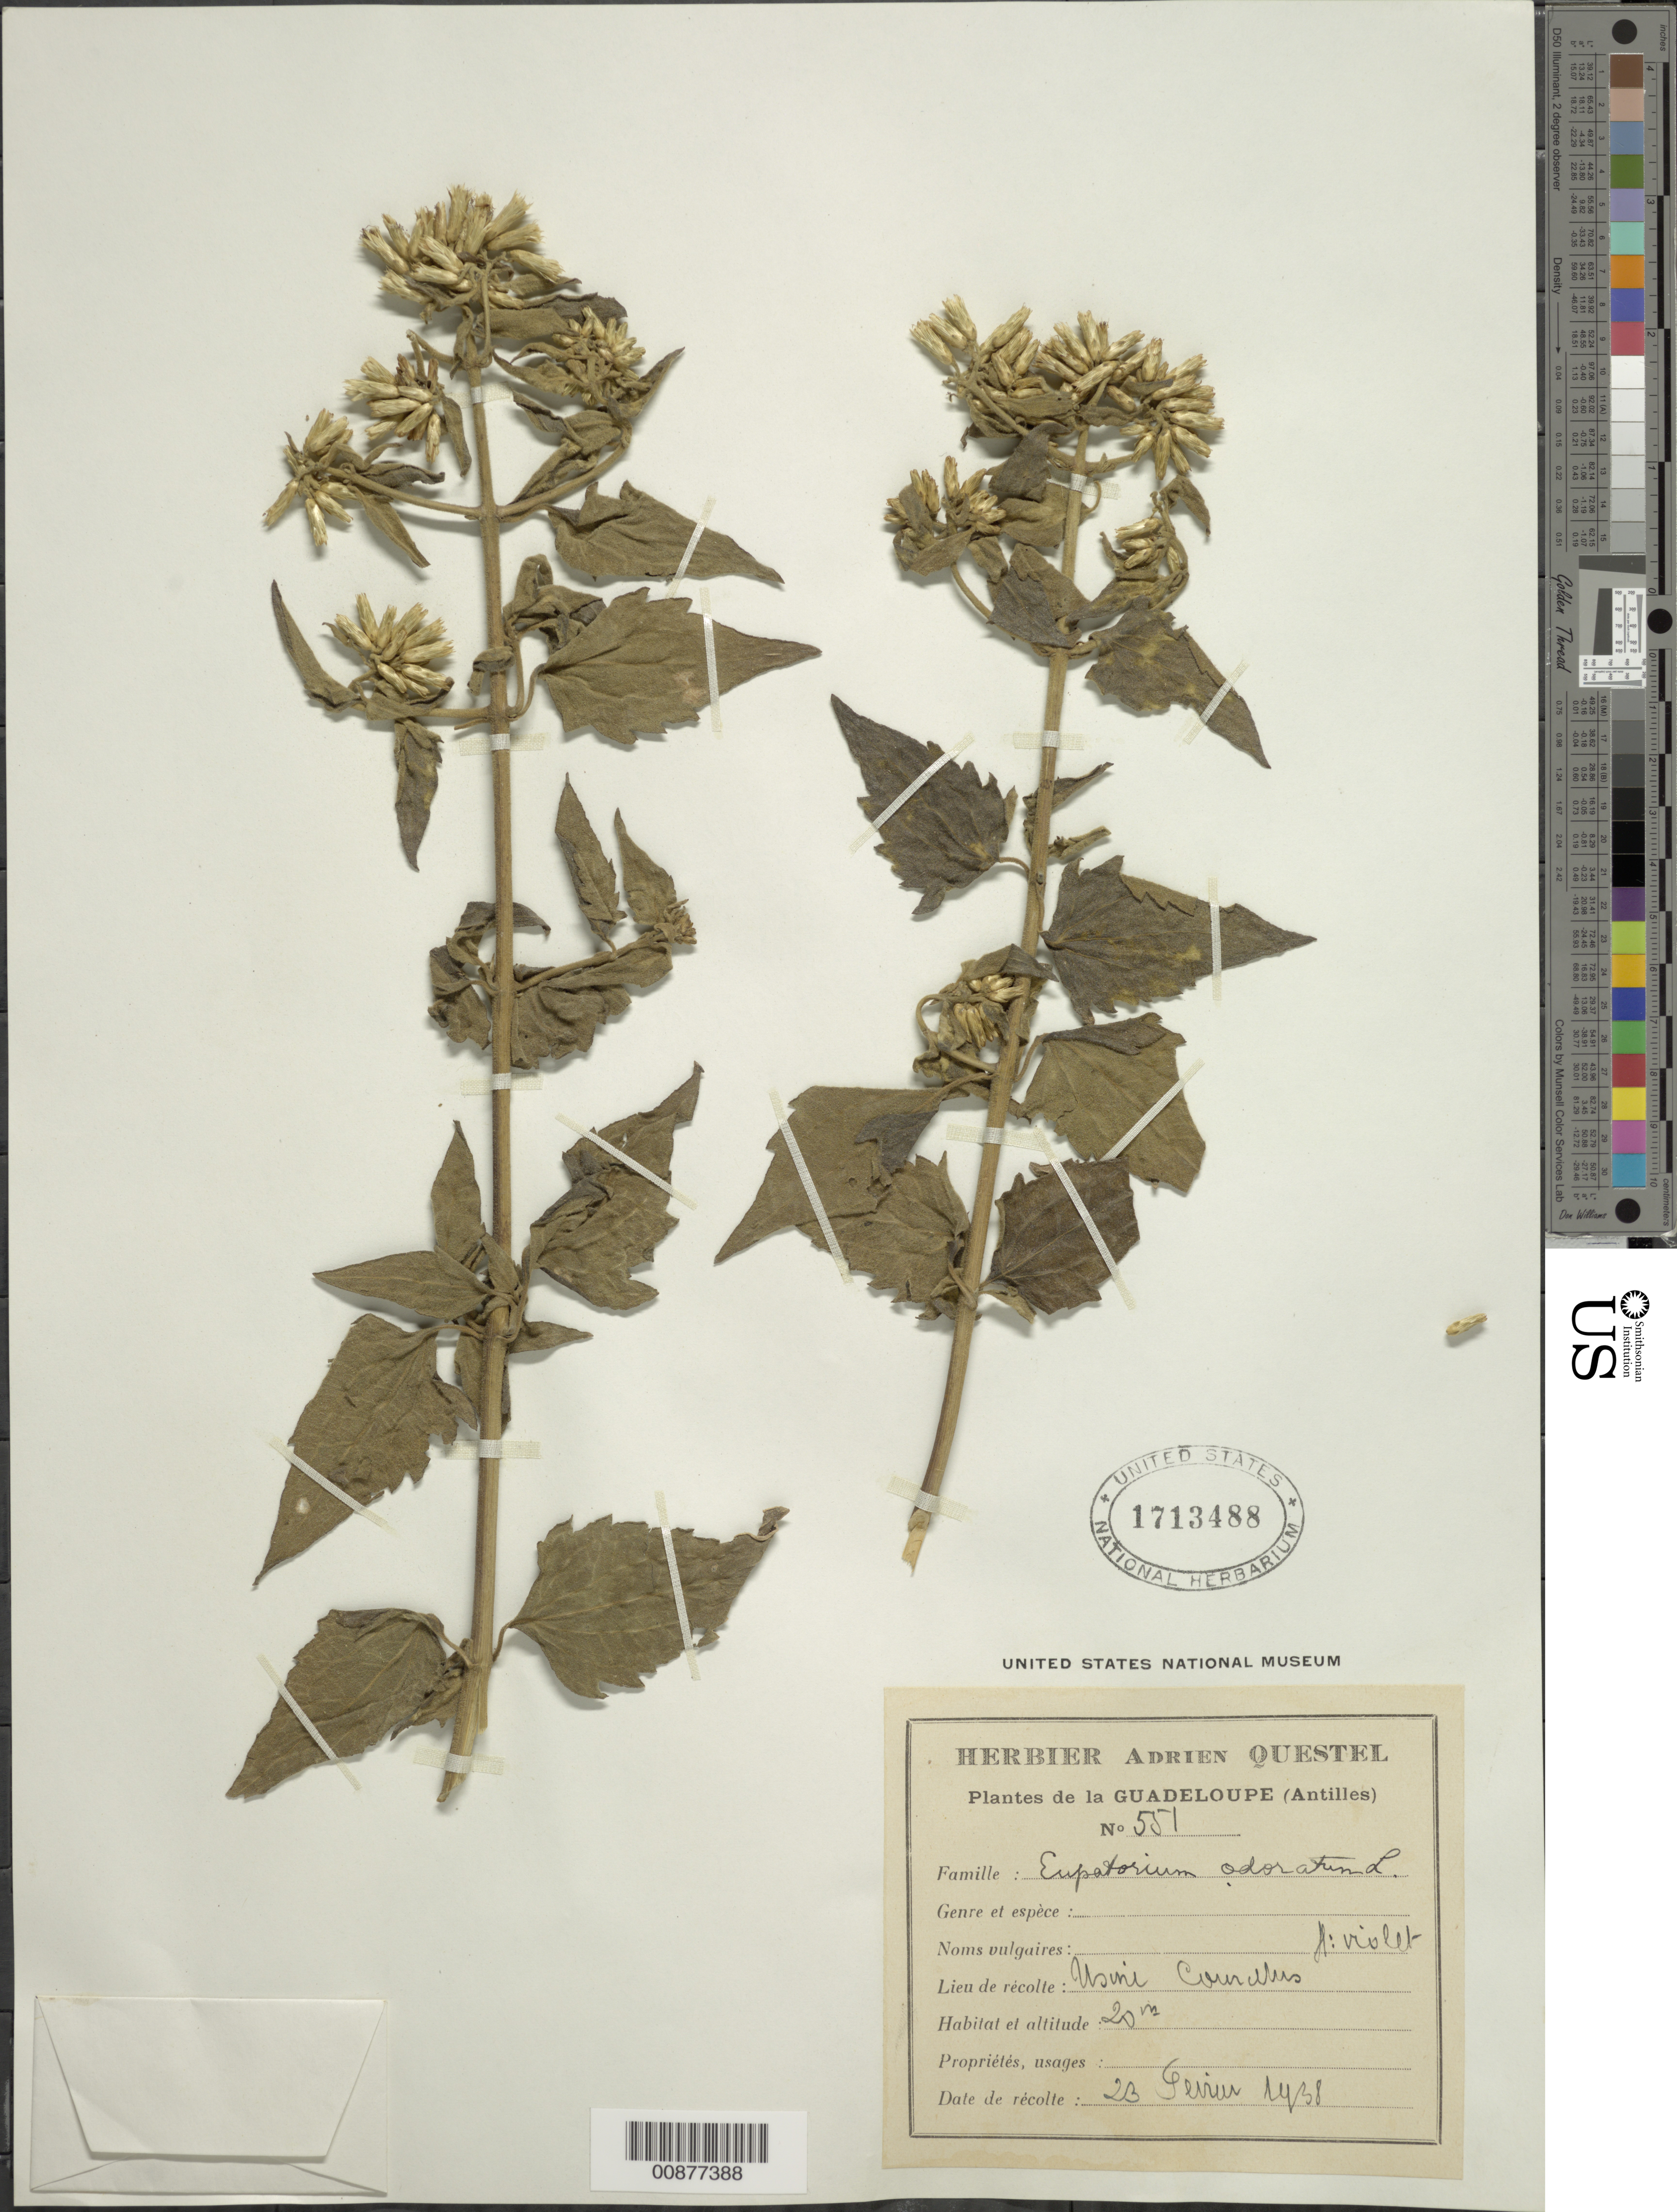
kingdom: Plantae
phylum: Tracheophyta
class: Magnoliopsida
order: Asterales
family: Asteraceae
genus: Chromolaena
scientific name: Chromolaena odorata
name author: (L.) R.M. King & H. Rob.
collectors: A. Questel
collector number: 551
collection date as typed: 23 Feb 1938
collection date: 1938-02-23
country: Guadeloupe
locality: Usine Cour---s (sp?)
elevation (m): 20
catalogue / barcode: US 1713488